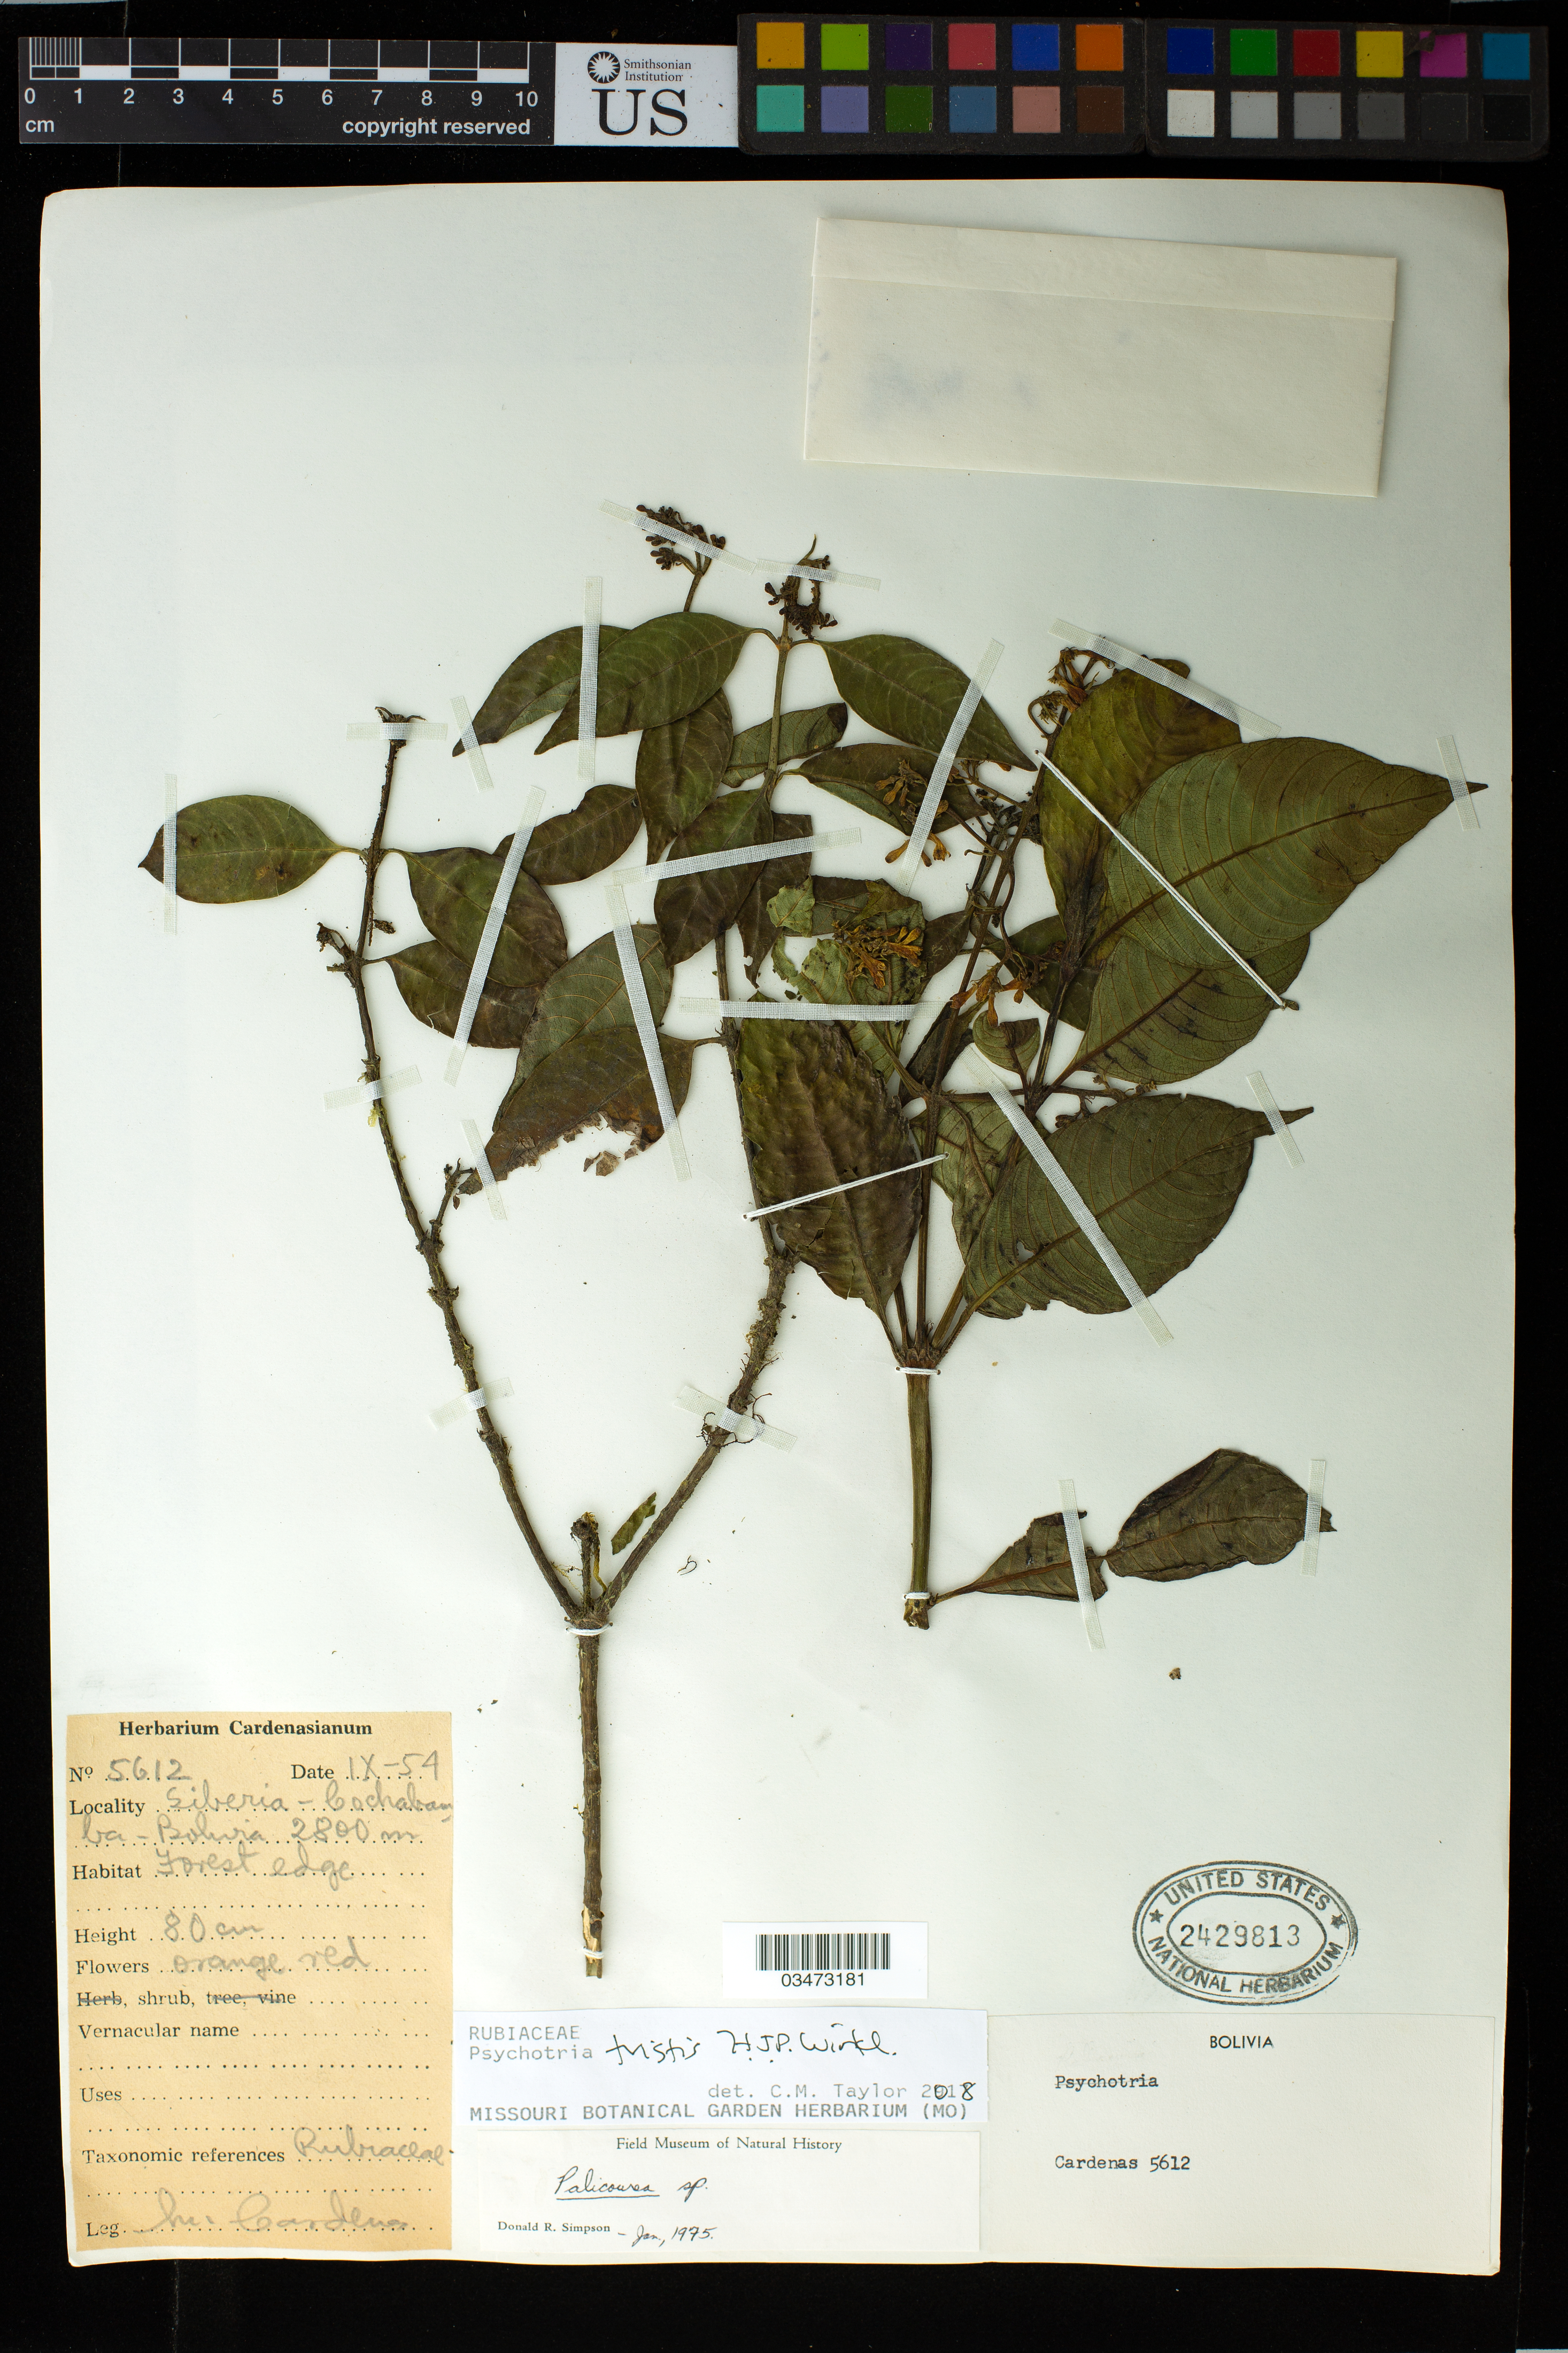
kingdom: Plantae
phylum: Tracheophyta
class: Magnoliopsida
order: Gentianales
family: Rubiaceae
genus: Psychotria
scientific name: Psychotria tristis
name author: H.J.P. Winkl.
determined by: Taylor, Charlotte M.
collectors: M. Cárdenas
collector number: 5612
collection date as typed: Sep 1954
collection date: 1954-09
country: Bolivia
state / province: Cochabamba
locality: Siberia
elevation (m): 2800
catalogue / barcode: US 2429813